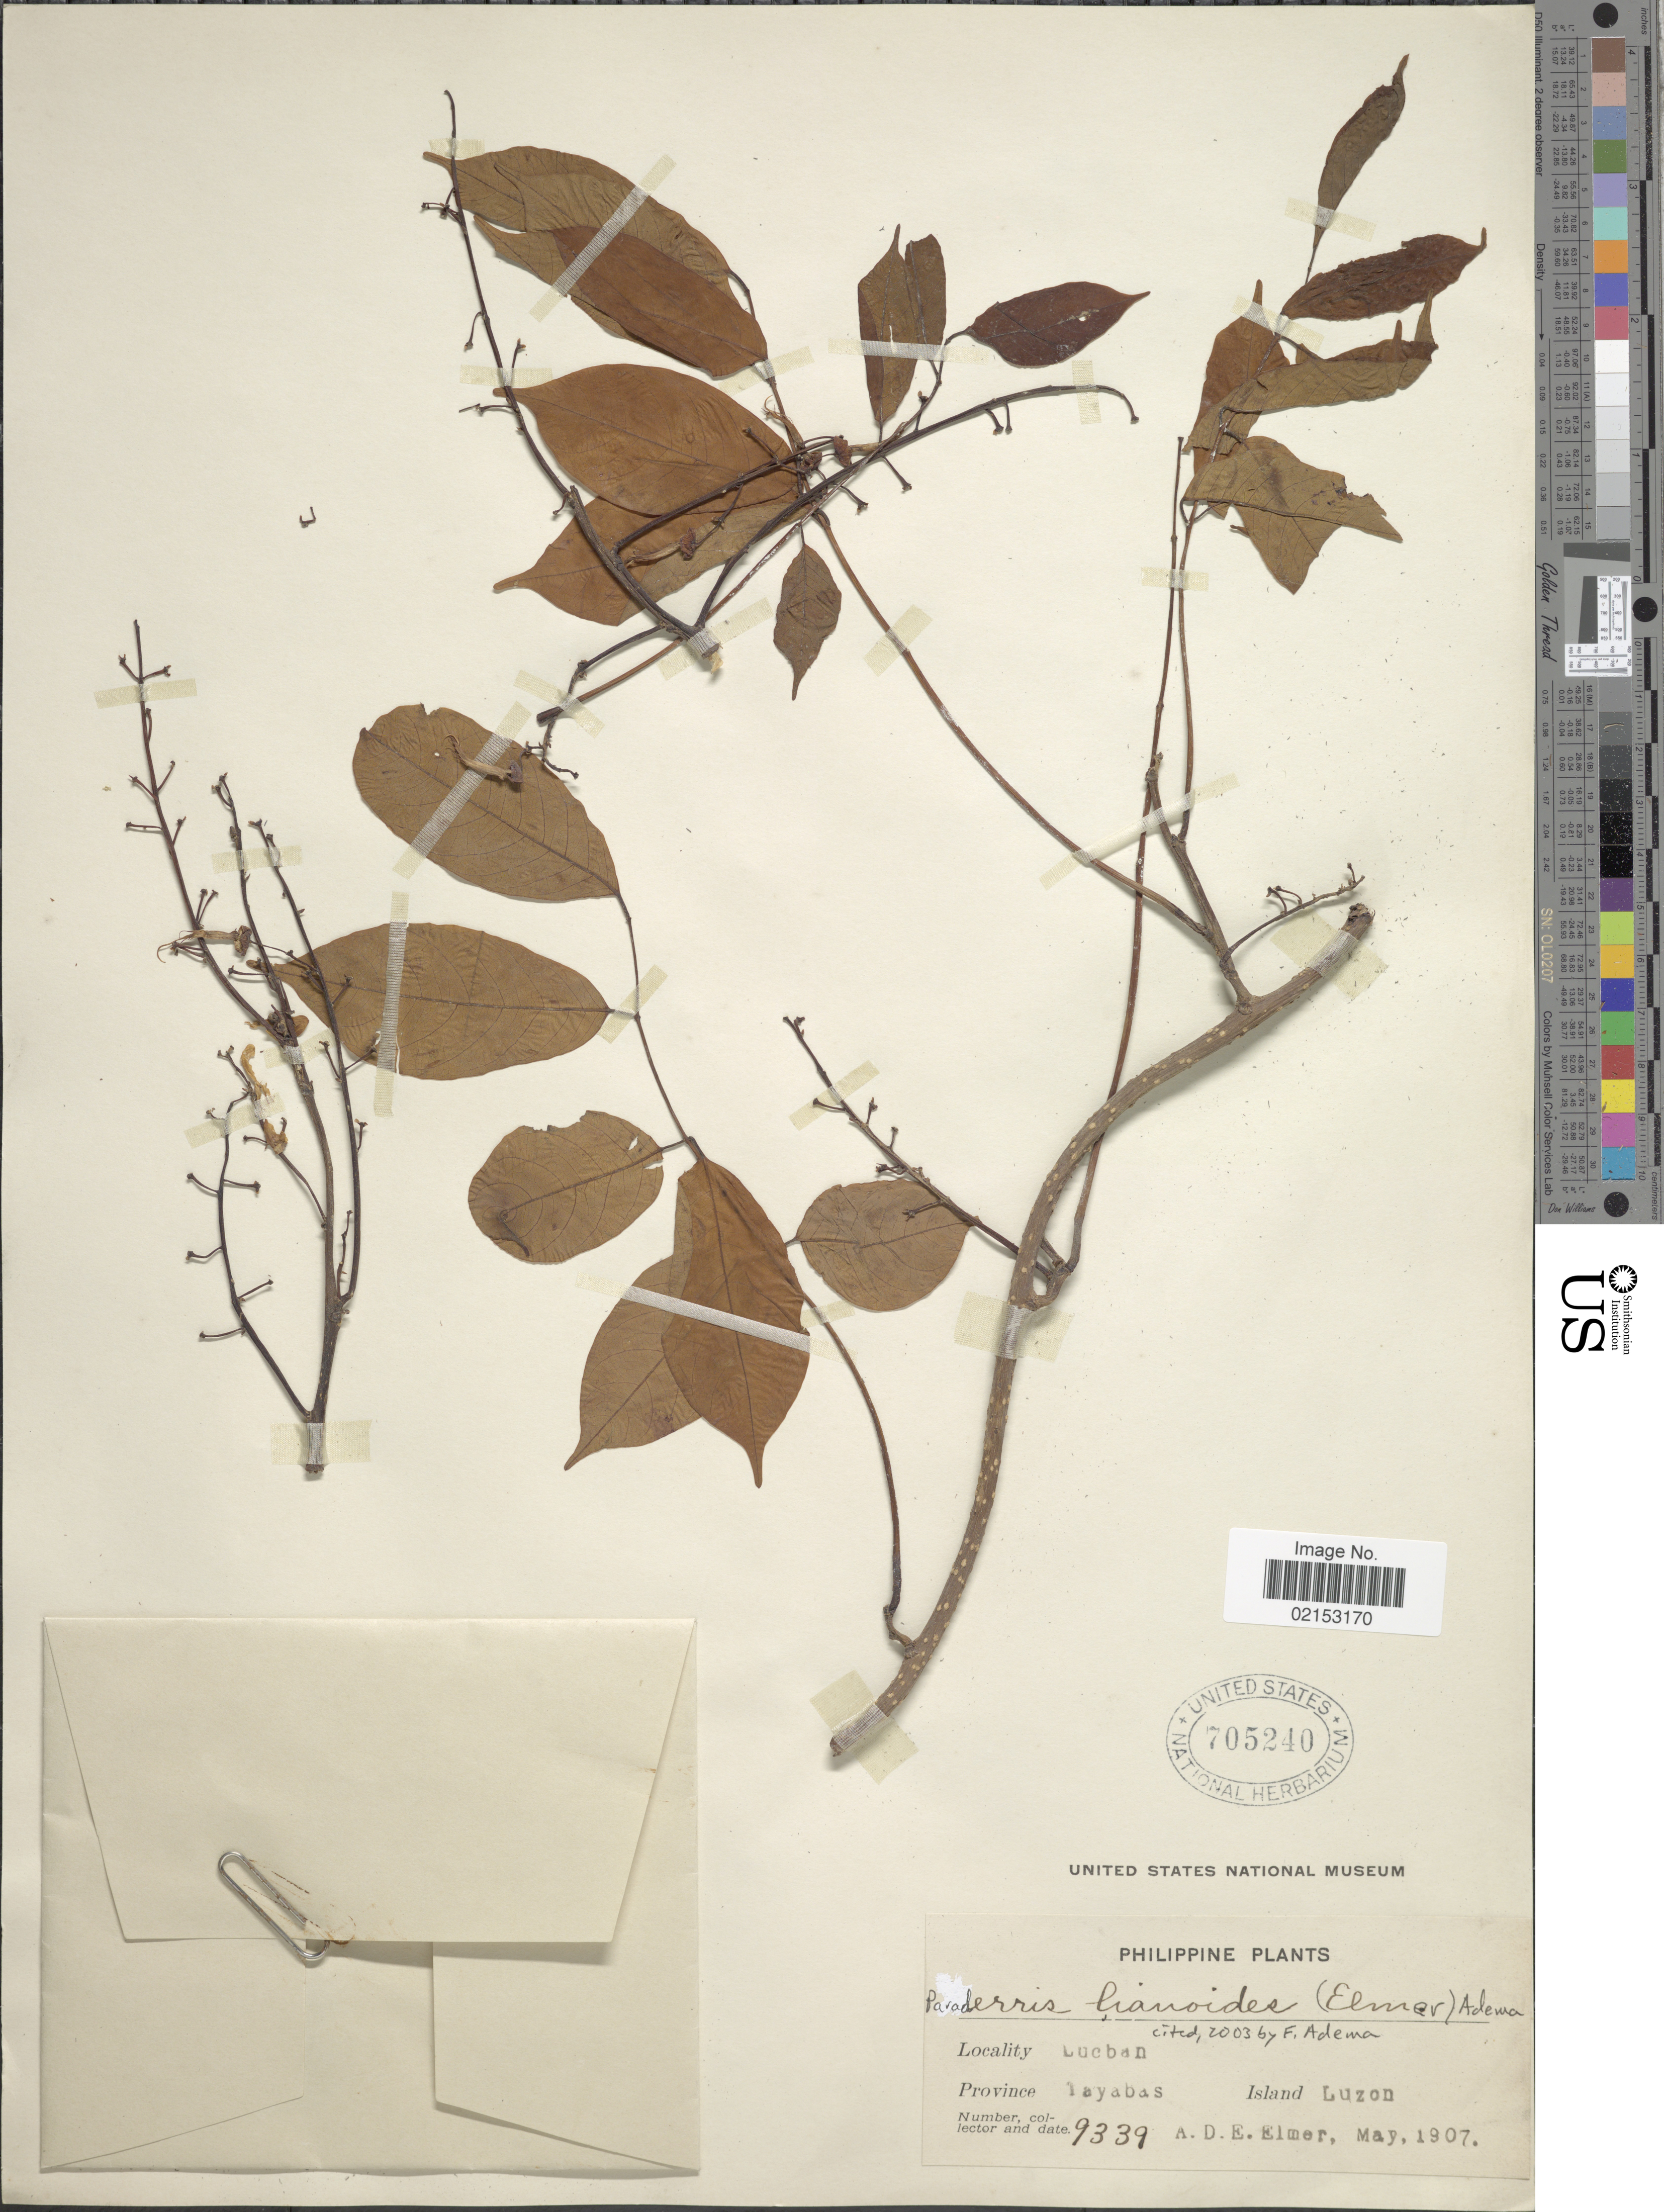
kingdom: Plantae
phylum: Tracheophyta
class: Magnoliopsida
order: Fabales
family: Fabaceae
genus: Derris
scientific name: Derris lianoides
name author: Elmer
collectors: A. D. E. Elmer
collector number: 9339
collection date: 1907-05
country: Philippines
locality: Lucban, Province Tayabas, Island Luzon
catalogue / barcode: US 705240